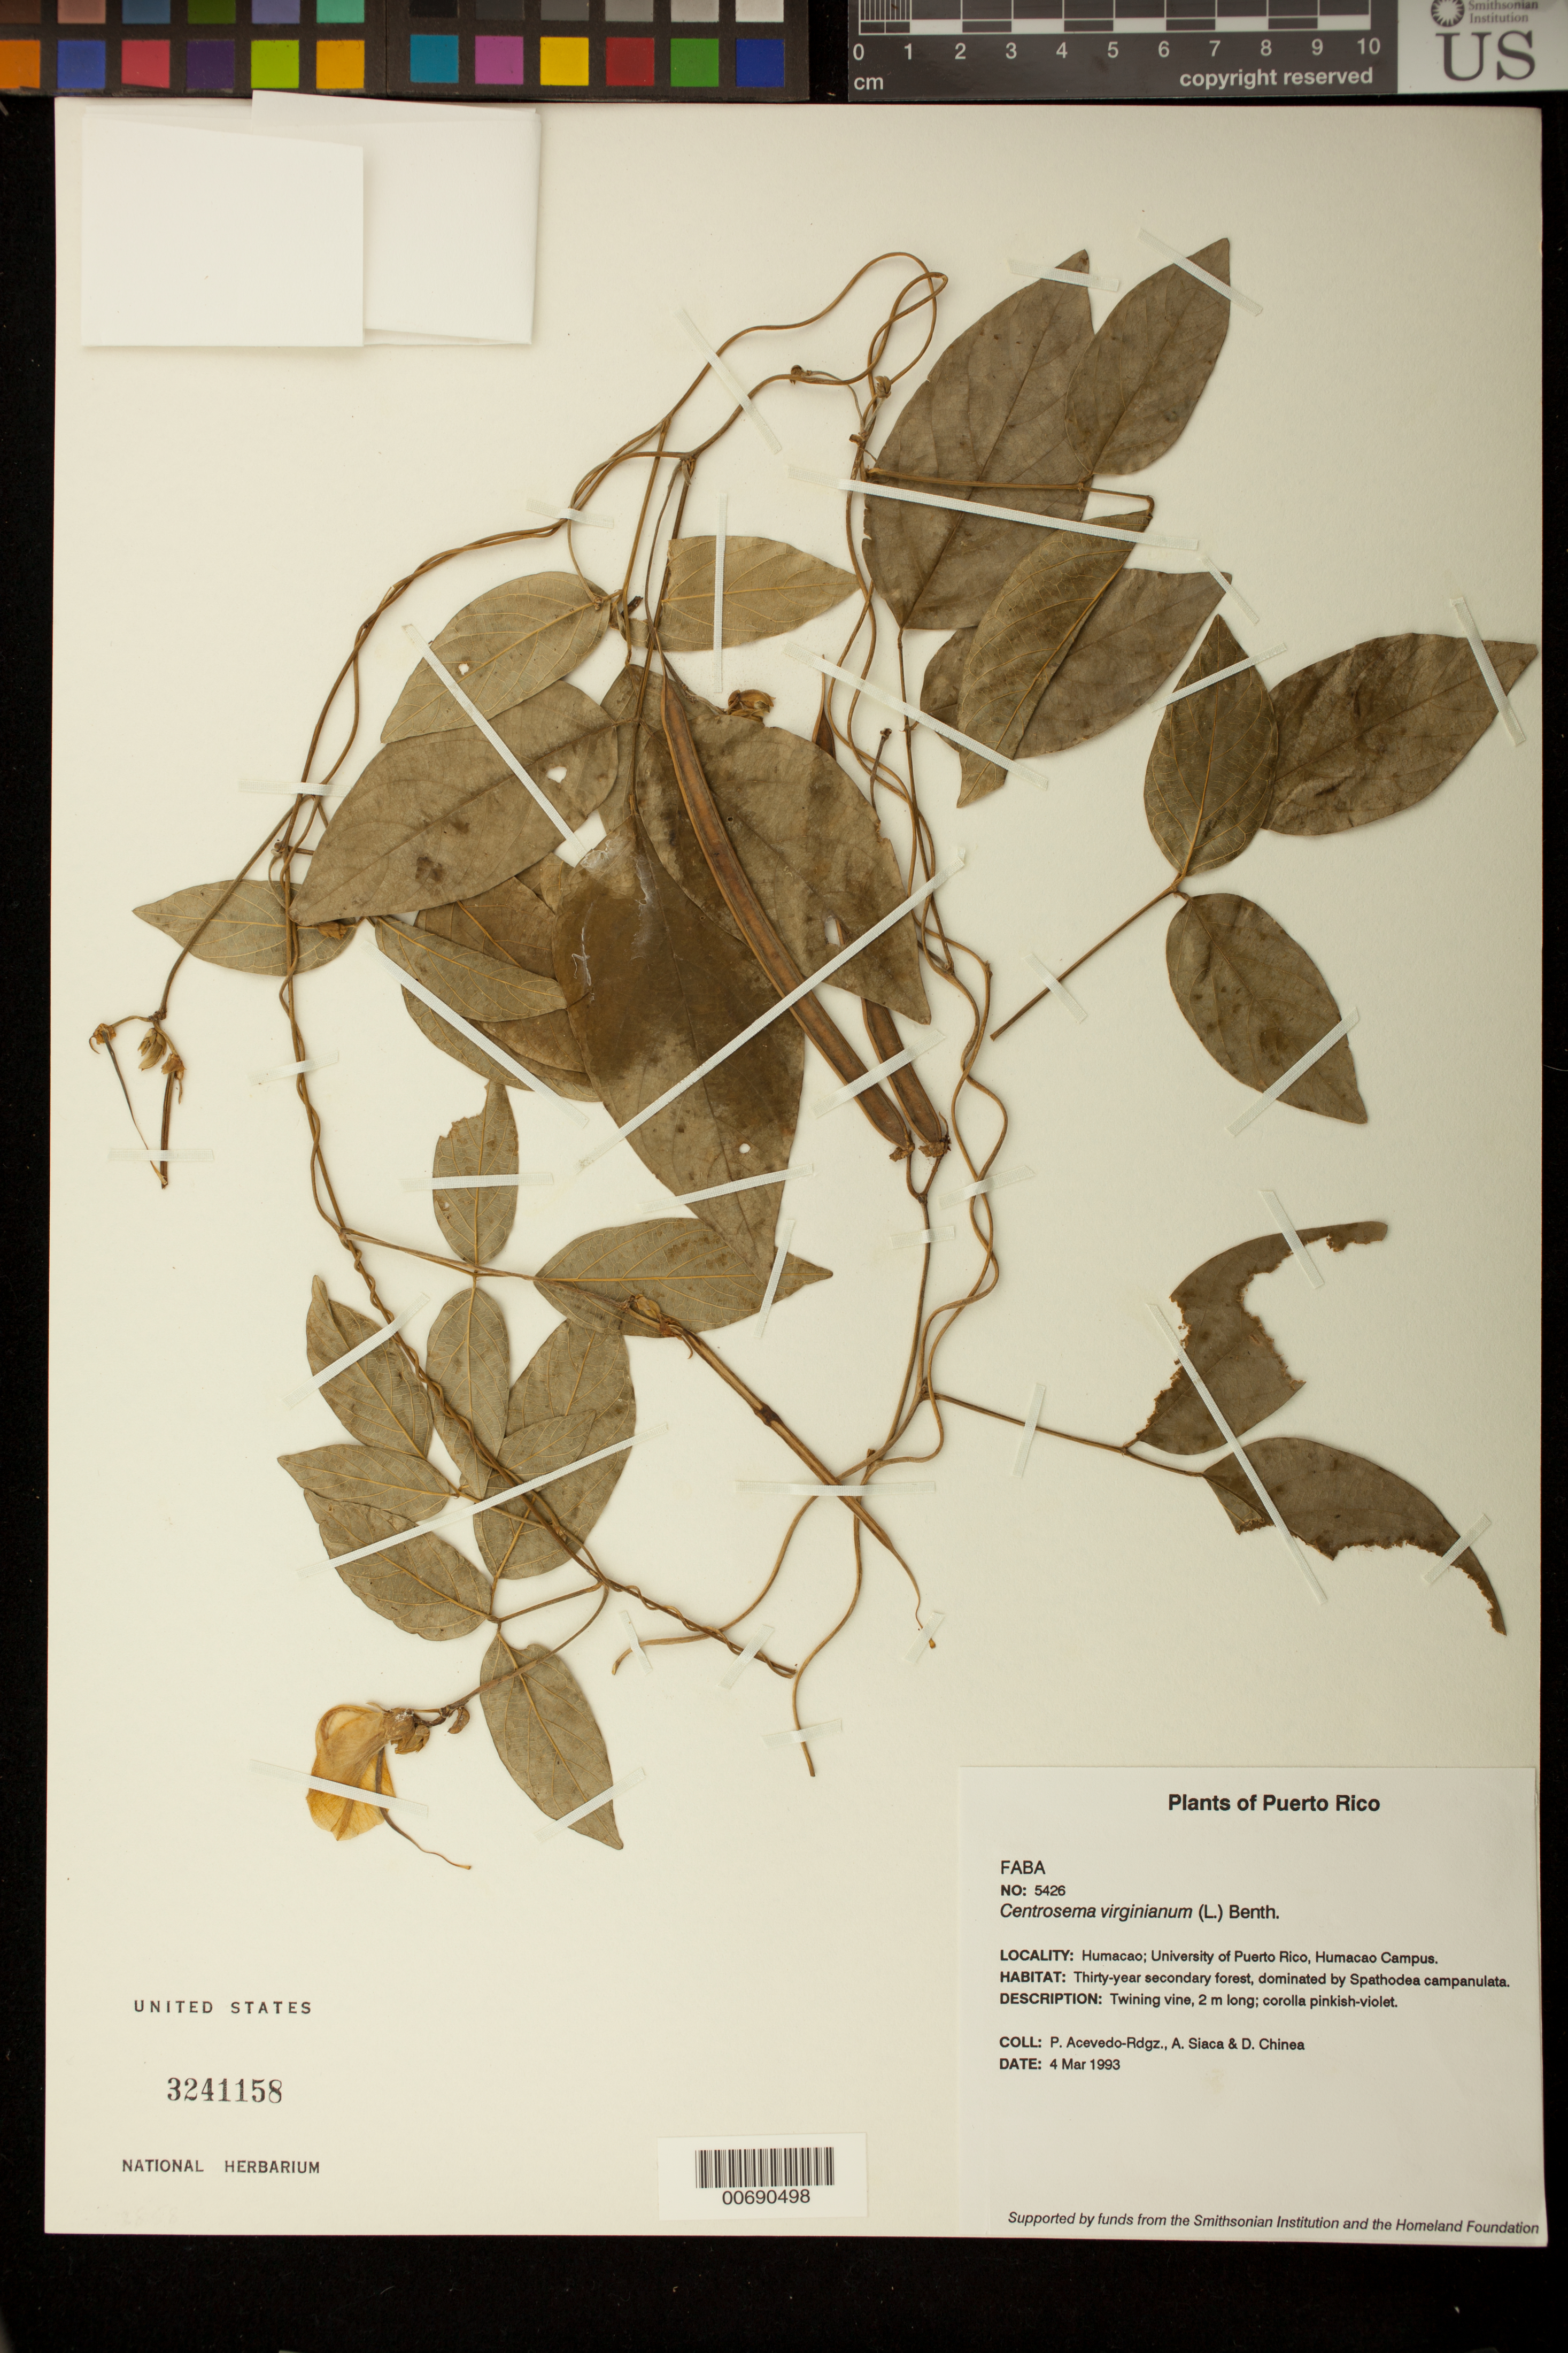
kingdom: Plantae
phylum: Tracheophyta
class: Magnoliopsida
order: Fabales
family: Fabaceae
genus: Centrosema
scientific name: Centrosema virginianum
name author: (L.) Benth.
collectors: P. Acevedo-Rodr., A. Siaca & D. Chinea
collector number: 5426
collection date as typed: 04 Mar 1993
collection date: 1993-03-04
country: Puerto Rico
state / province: Humacao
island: Puerto Rico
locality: Humacao; University of Puerto Rico, Humacao Campus.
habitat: Thirty-year secondary forest, dominated by Spathodea campanulata.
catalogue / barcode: US 3241158